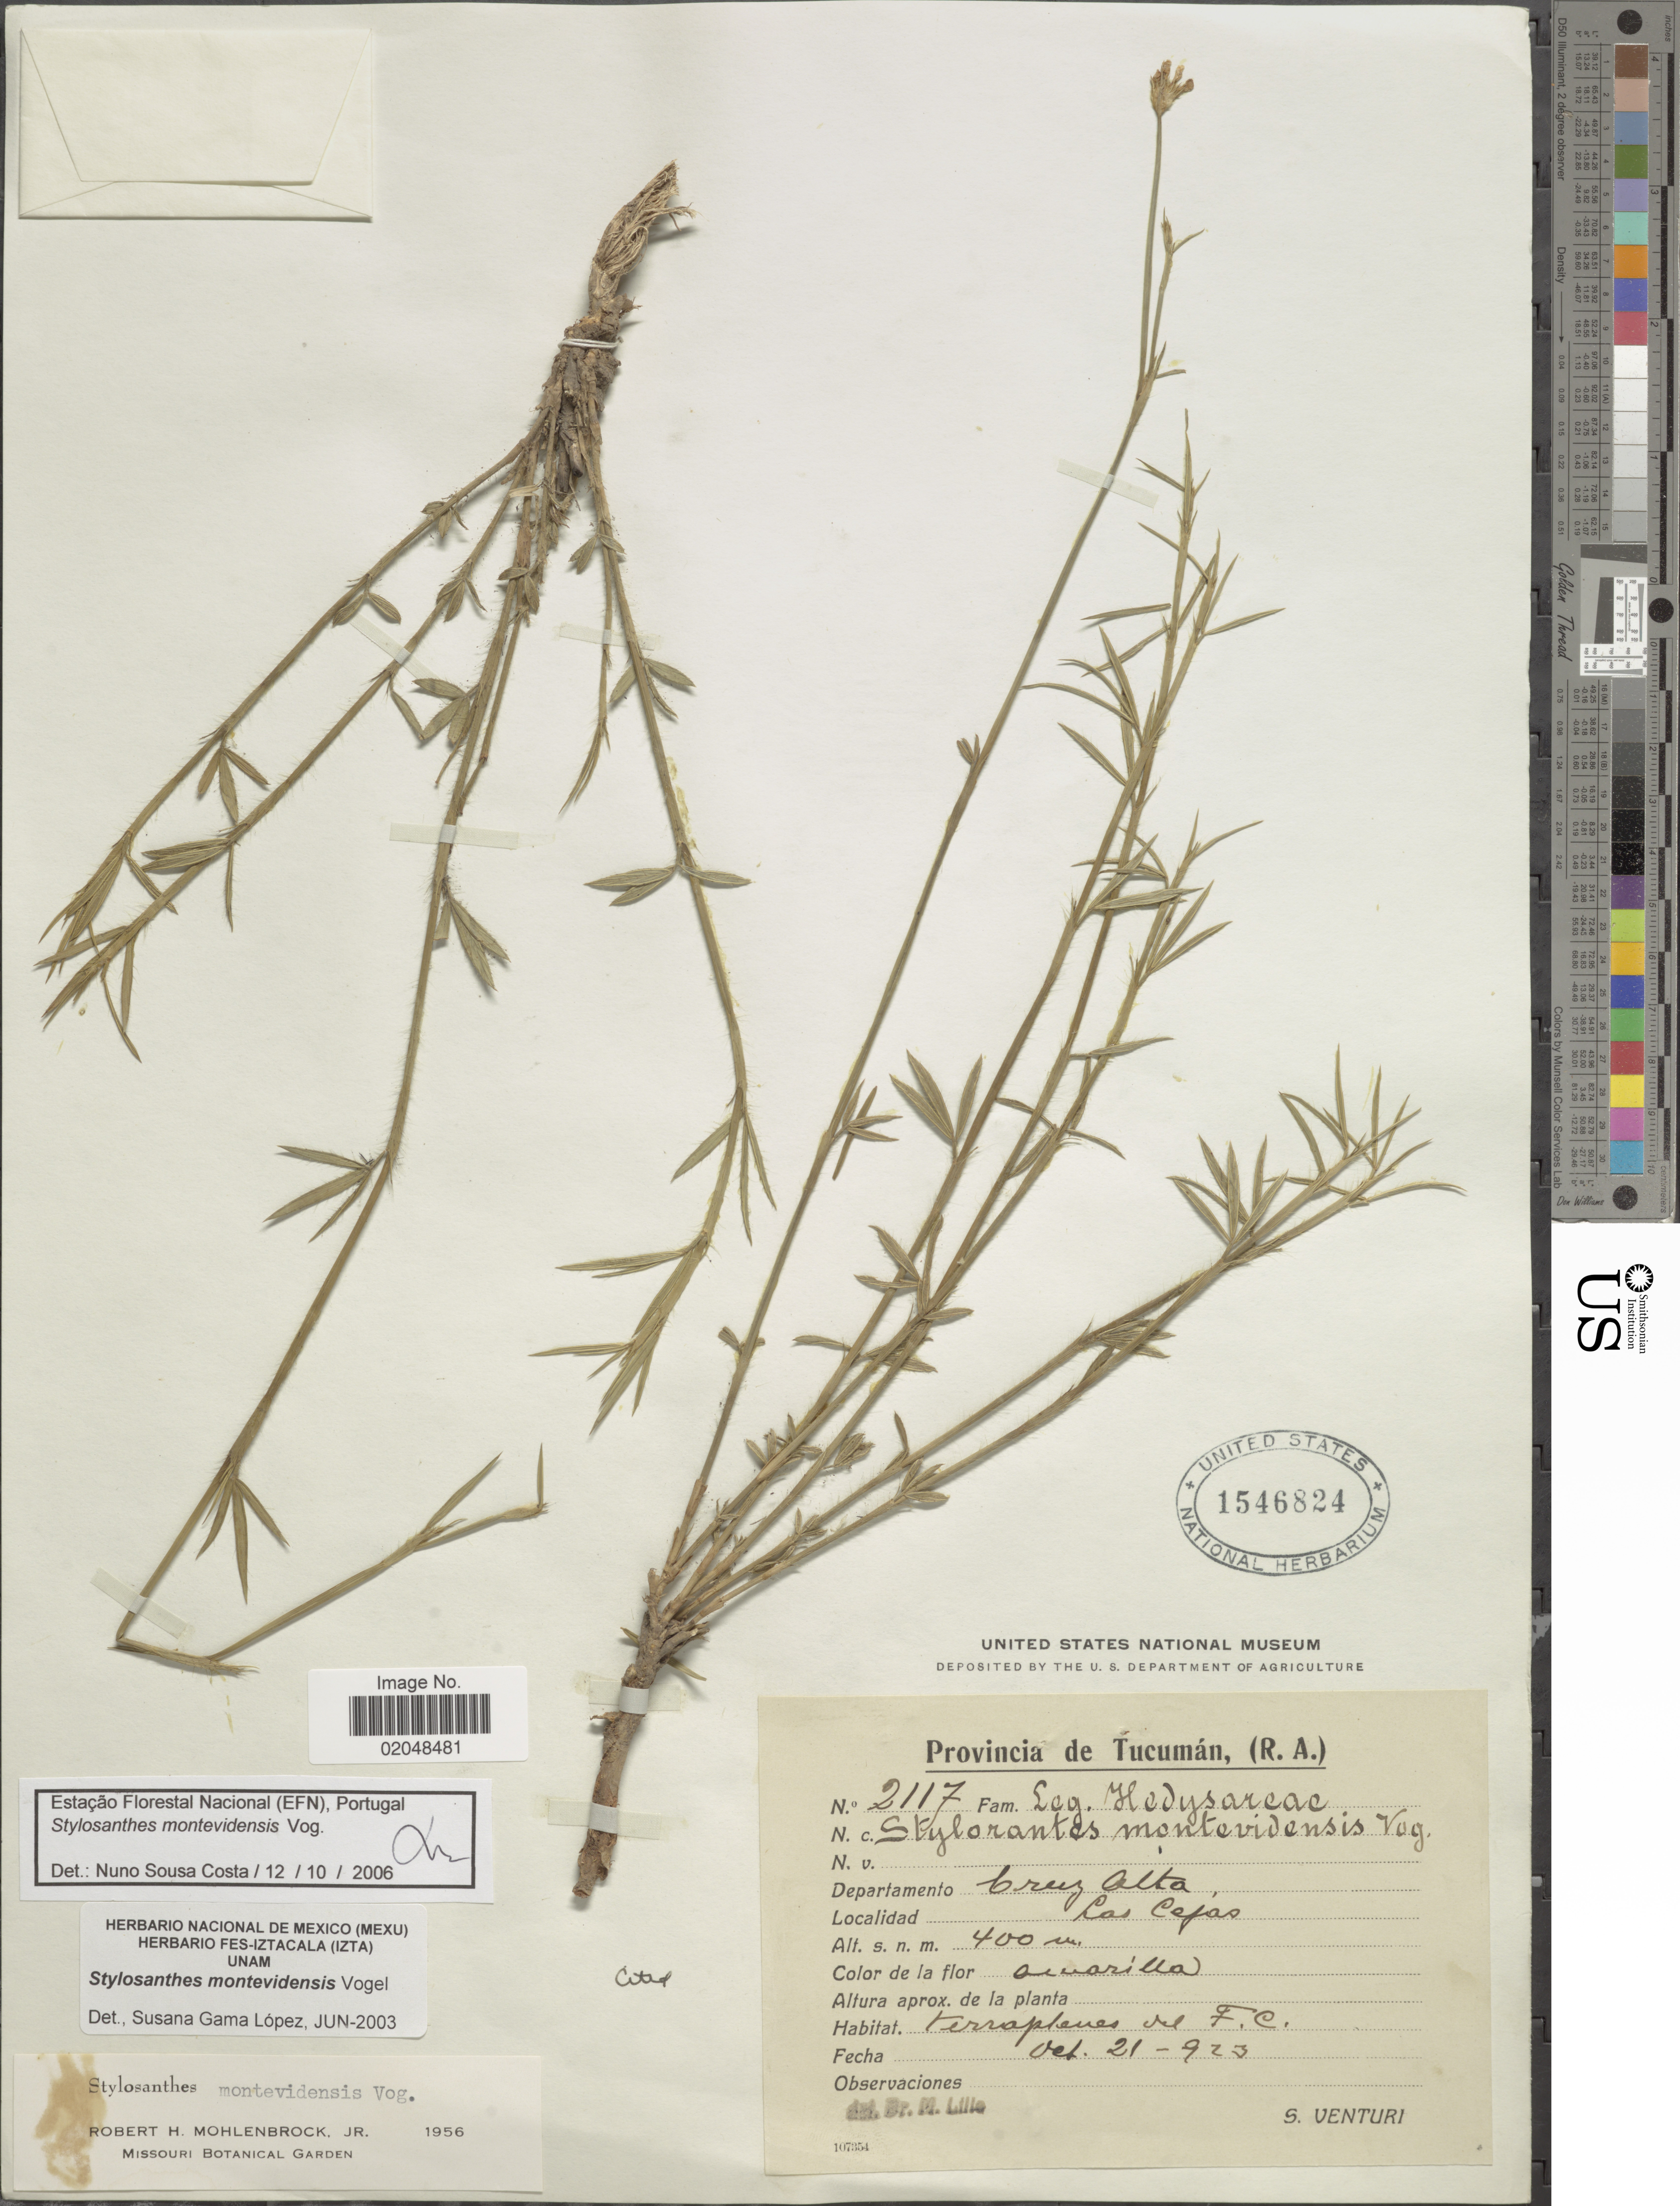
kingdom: Plantae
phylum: Tracheophyta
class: Magnoliopsida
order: Fabales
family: Fabaceae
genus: Stylosanthes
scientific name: Stylosanthes montevidensis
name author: Vogel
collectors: S. Venturi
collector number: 2117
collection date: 1923-10-21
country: Argentina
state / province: Tucuman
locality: Departamento Curz Alta, Las cejas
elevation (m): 400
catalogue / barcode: US 1546824